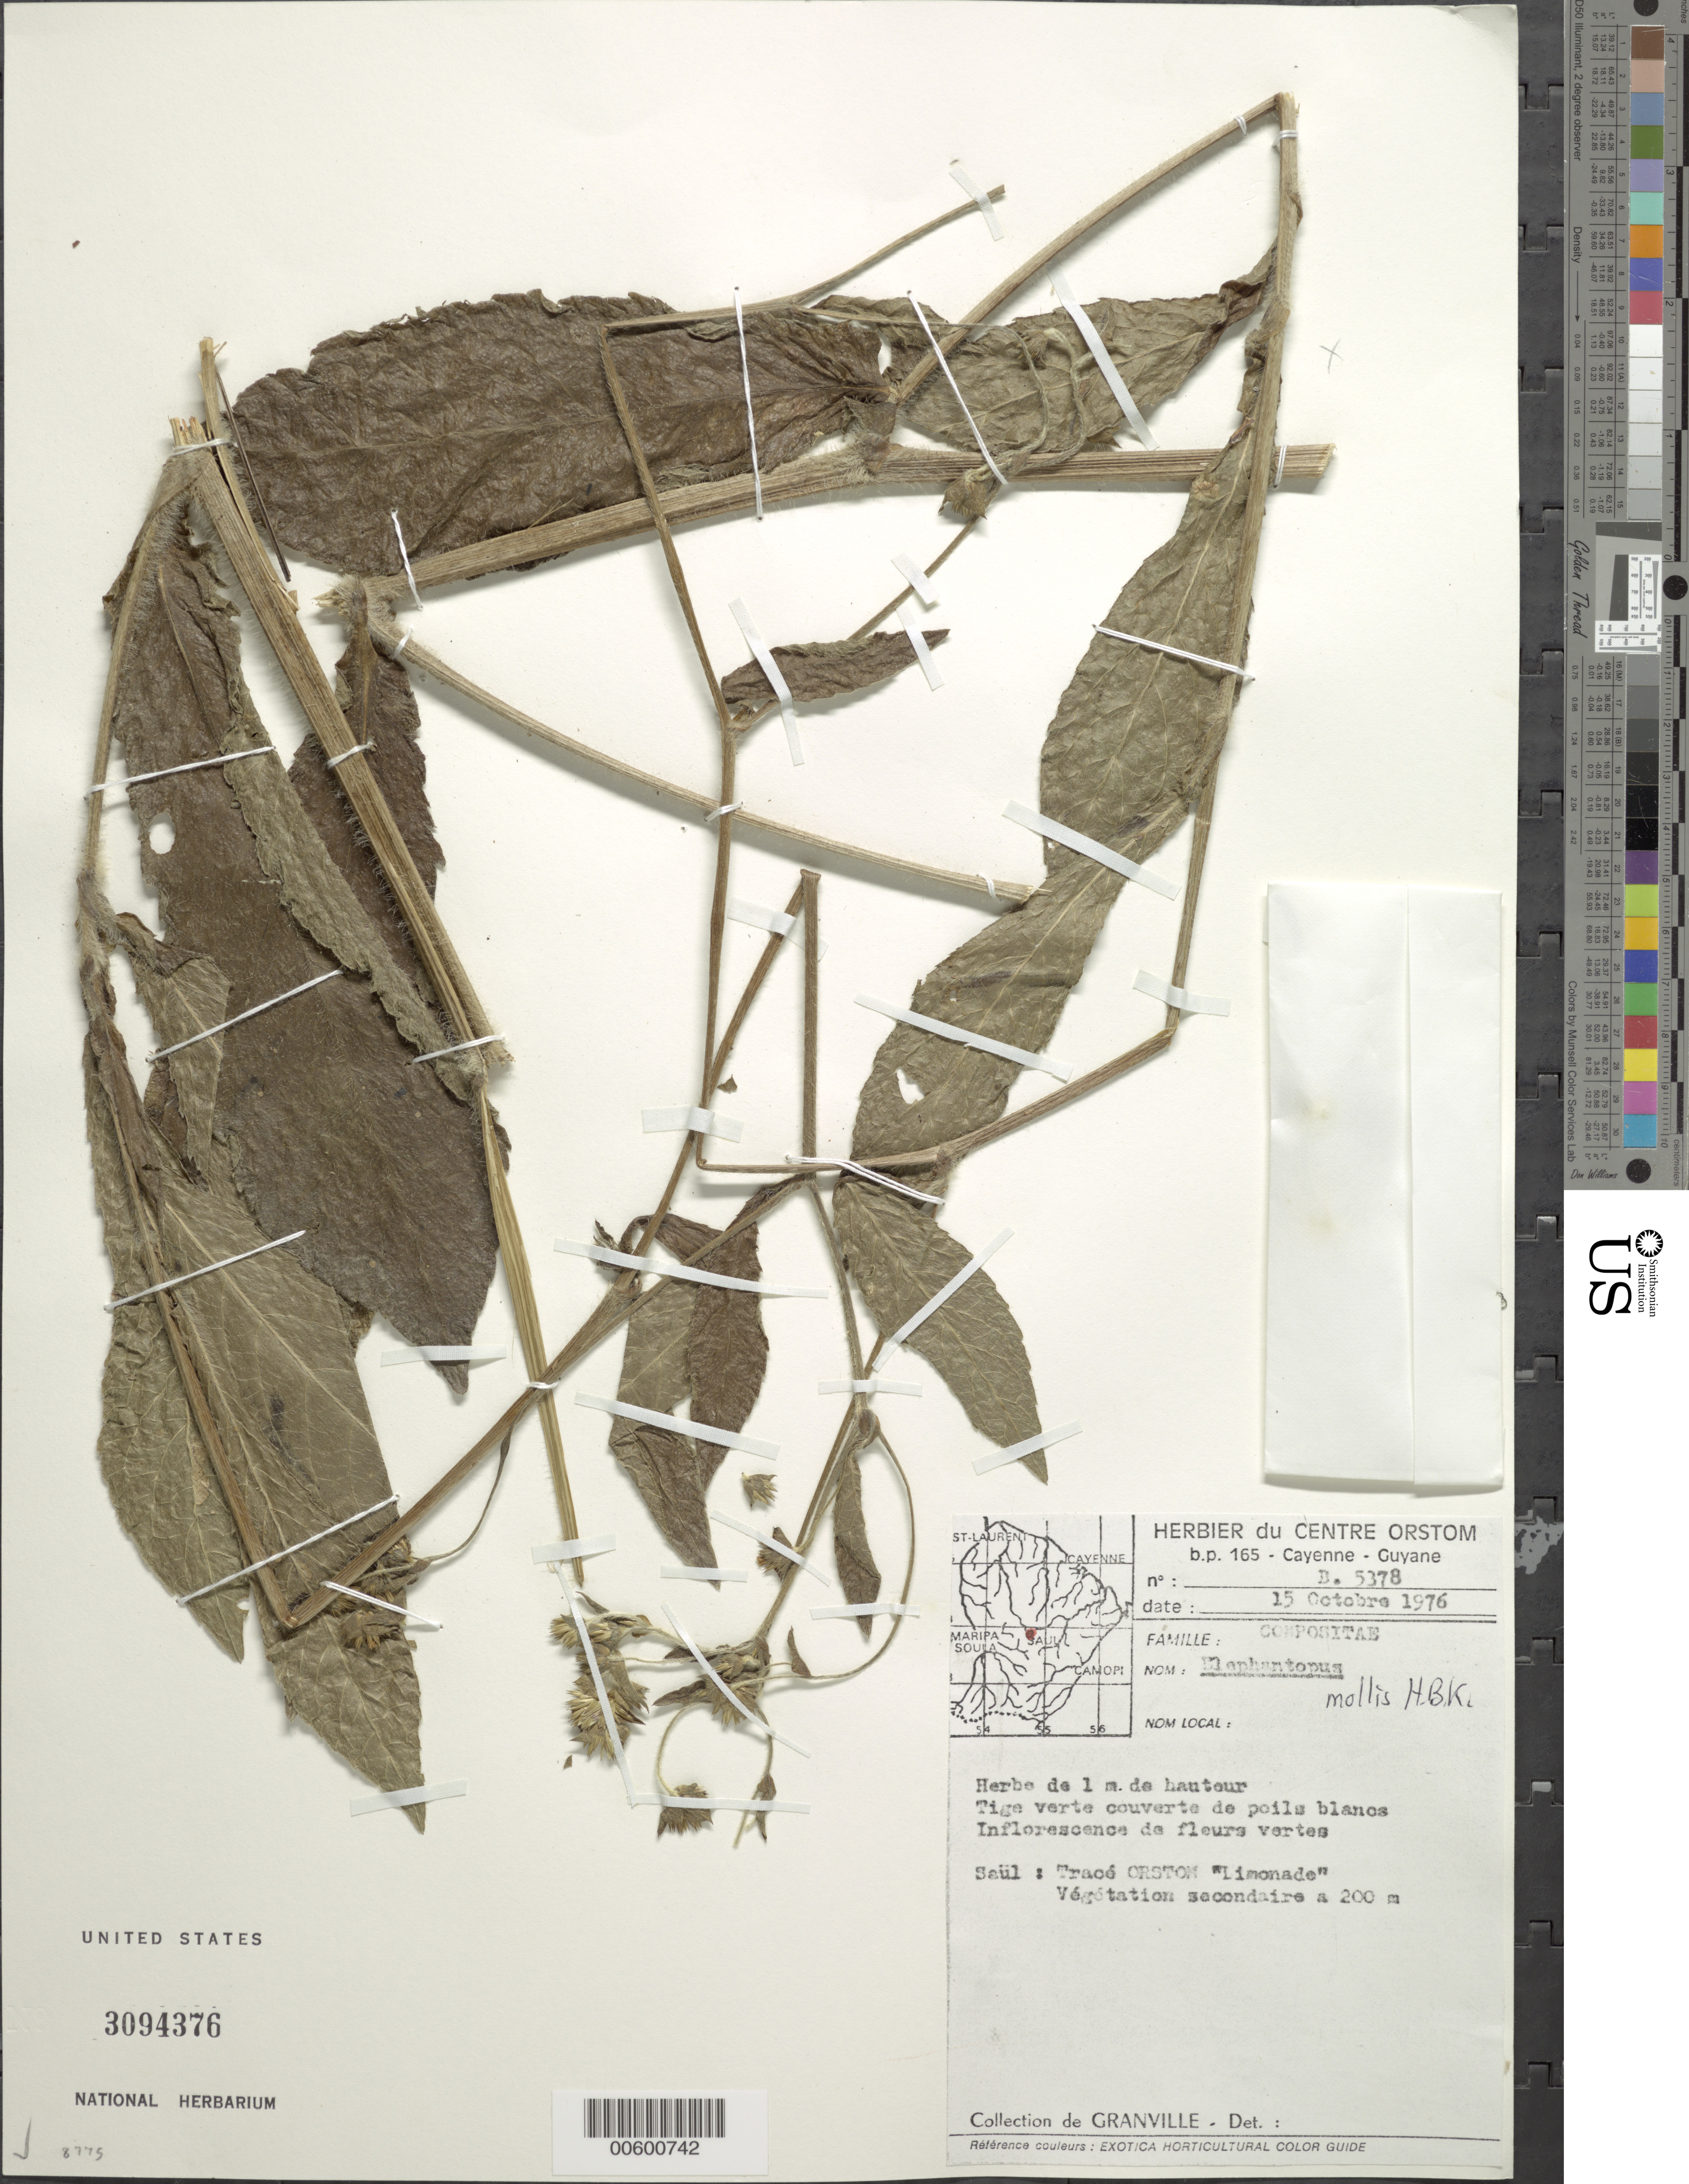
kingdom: Plantae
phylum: Tracheophyta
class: Magnoliopsida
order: Asterales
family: Asteraceae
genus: Elephantopus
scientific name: Elephantopus mollis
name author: Kunth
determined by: Robinson, Harold E., (US)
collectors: J.-J. de Granville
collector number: B 5378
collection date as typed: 15-Oct-76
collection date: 1976-10-15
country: French Guiana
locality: Saül, sur la tracé ORSTOM Limonade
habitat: Vegetation secondaire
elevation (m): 200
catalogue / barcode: US 3094376